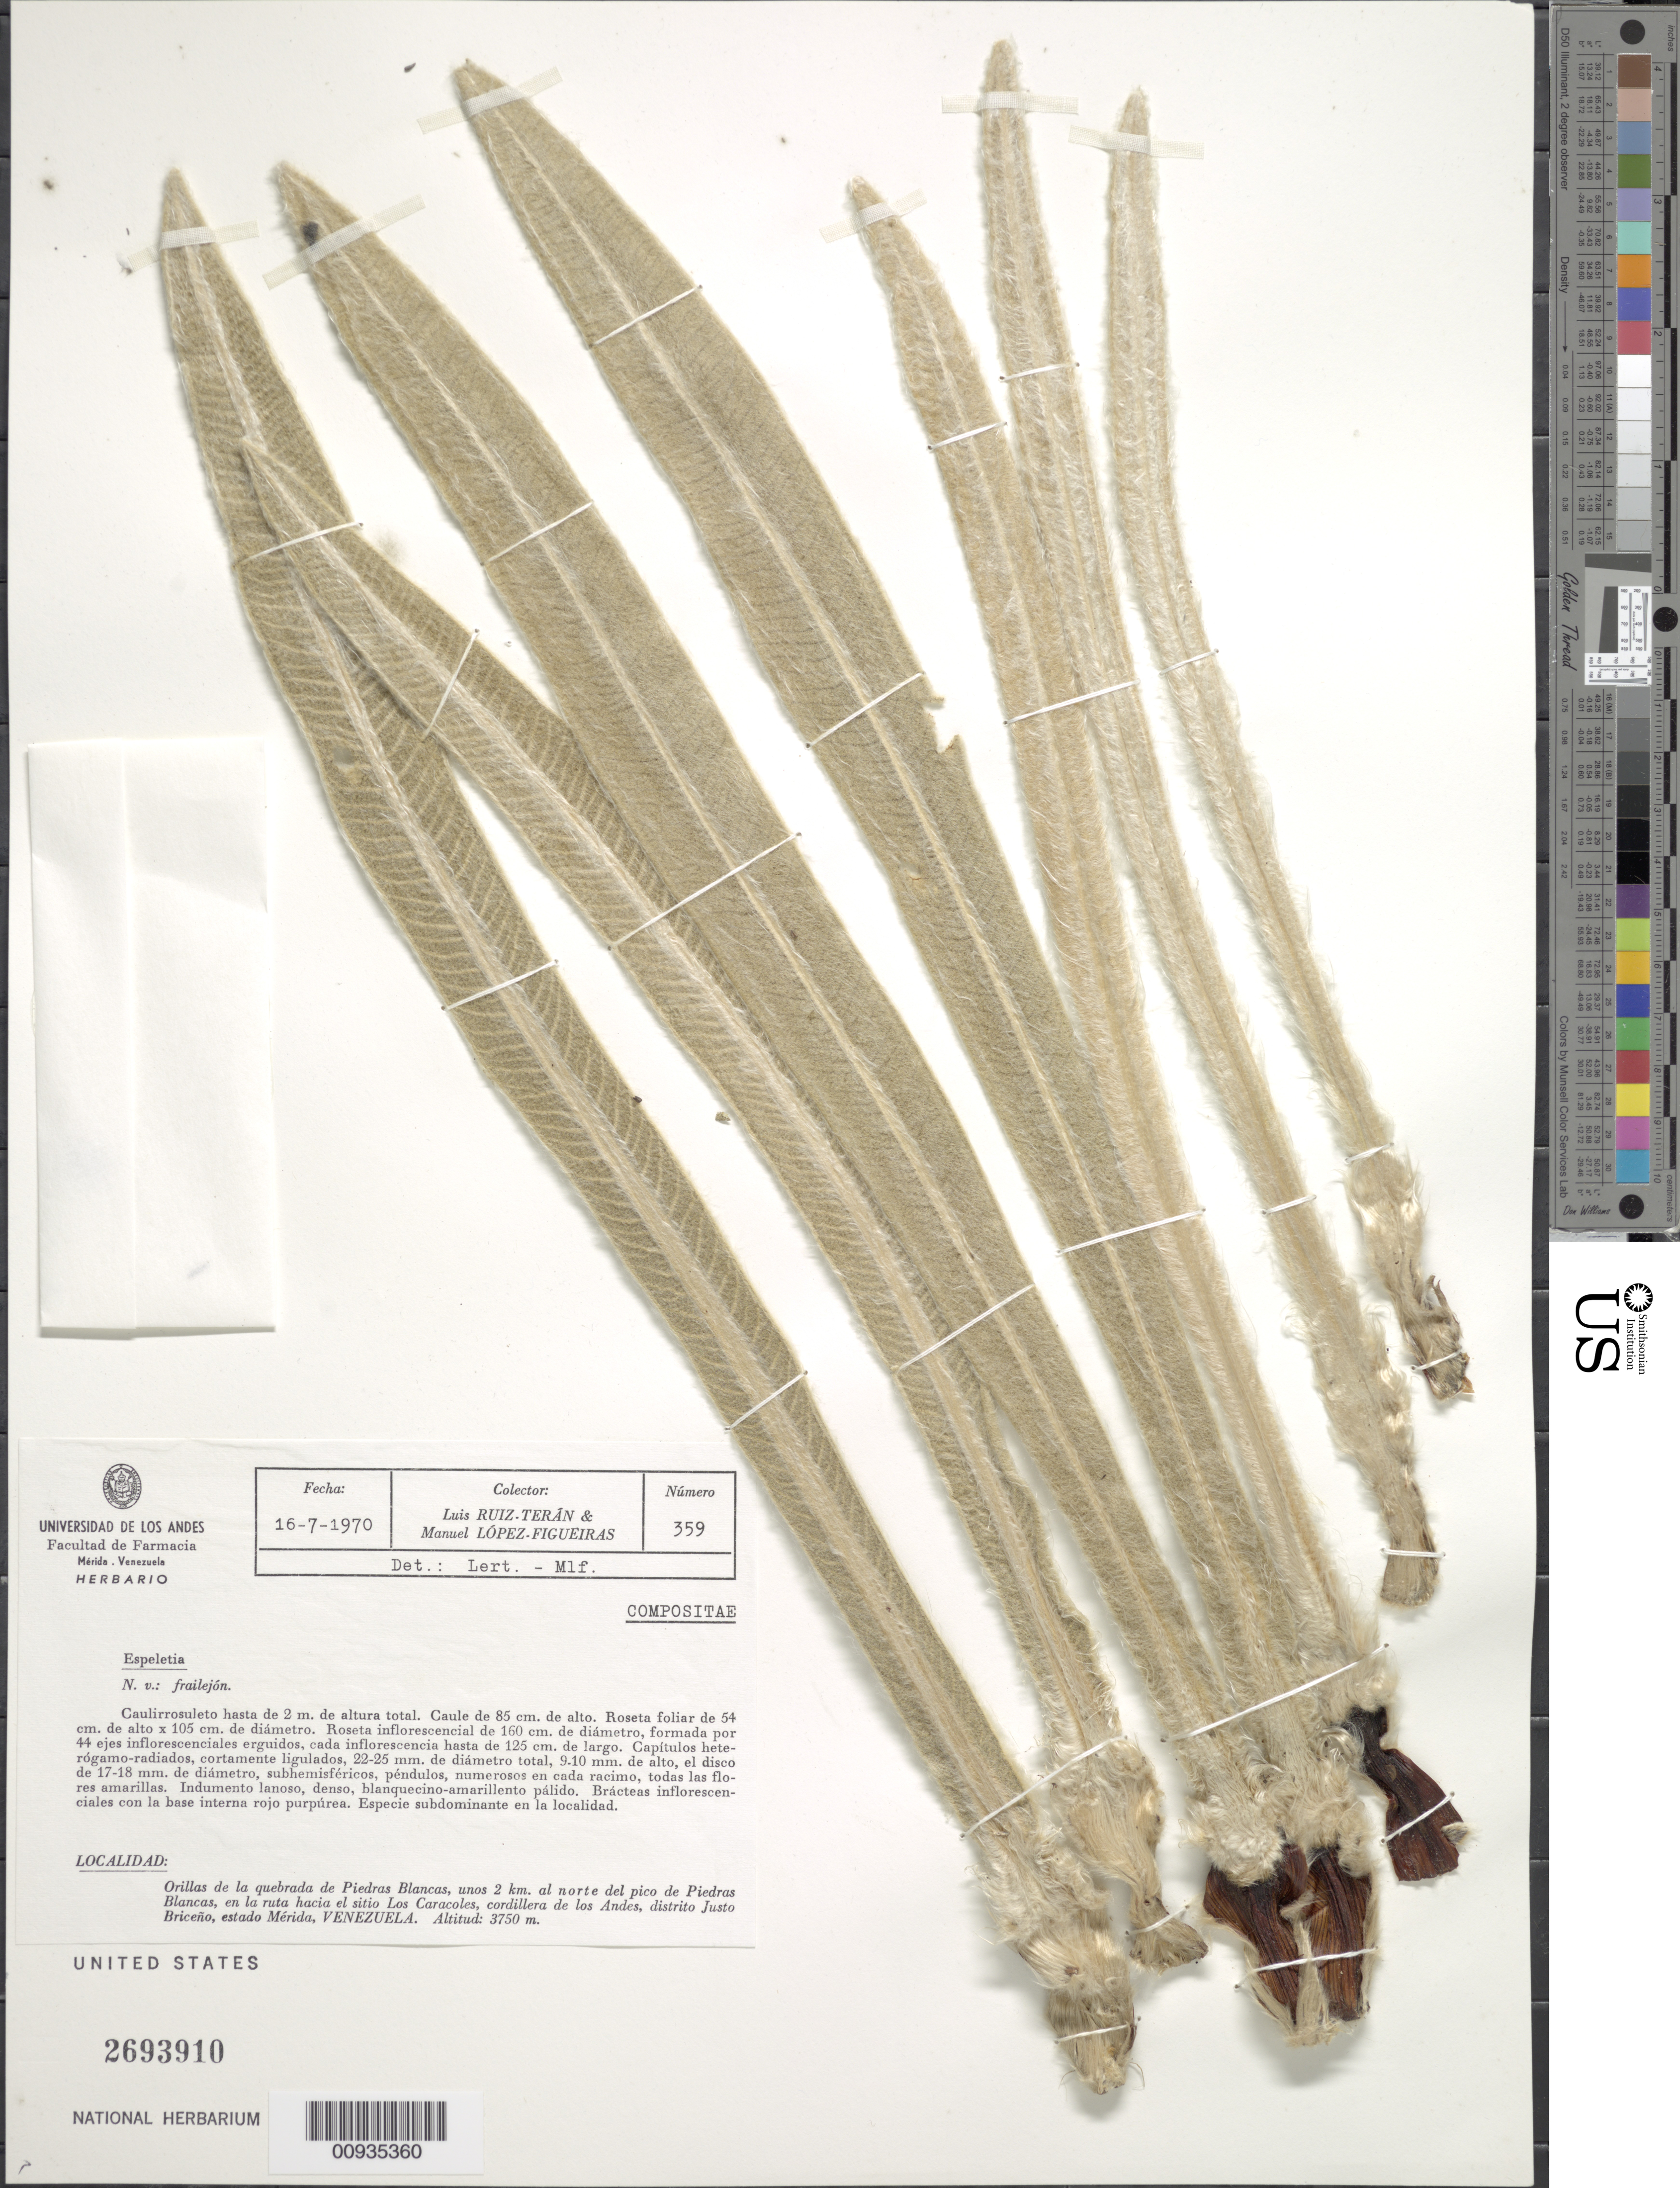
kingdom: Plantae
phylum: Tracheophyta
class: Magnoliopsida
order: Asterales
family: Asteraceae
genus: Coespeletia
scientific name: Coespeletia spicata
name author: (Sch. Bip. ex Wedd.) Cuatrec.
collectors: L. Teran & M. López Figueiras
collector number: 359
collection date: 1970-07-16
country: Venezuela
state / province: Mérida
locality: Orillas de la quebrada de Piedras Blancas, unos 2 km. al norte del pico de Piedras Blancas, en la ruta el sitio Los Caracoles, cordillera de los Andes, distrito Justo Briceno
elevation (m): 3750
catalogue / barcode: US 2693910